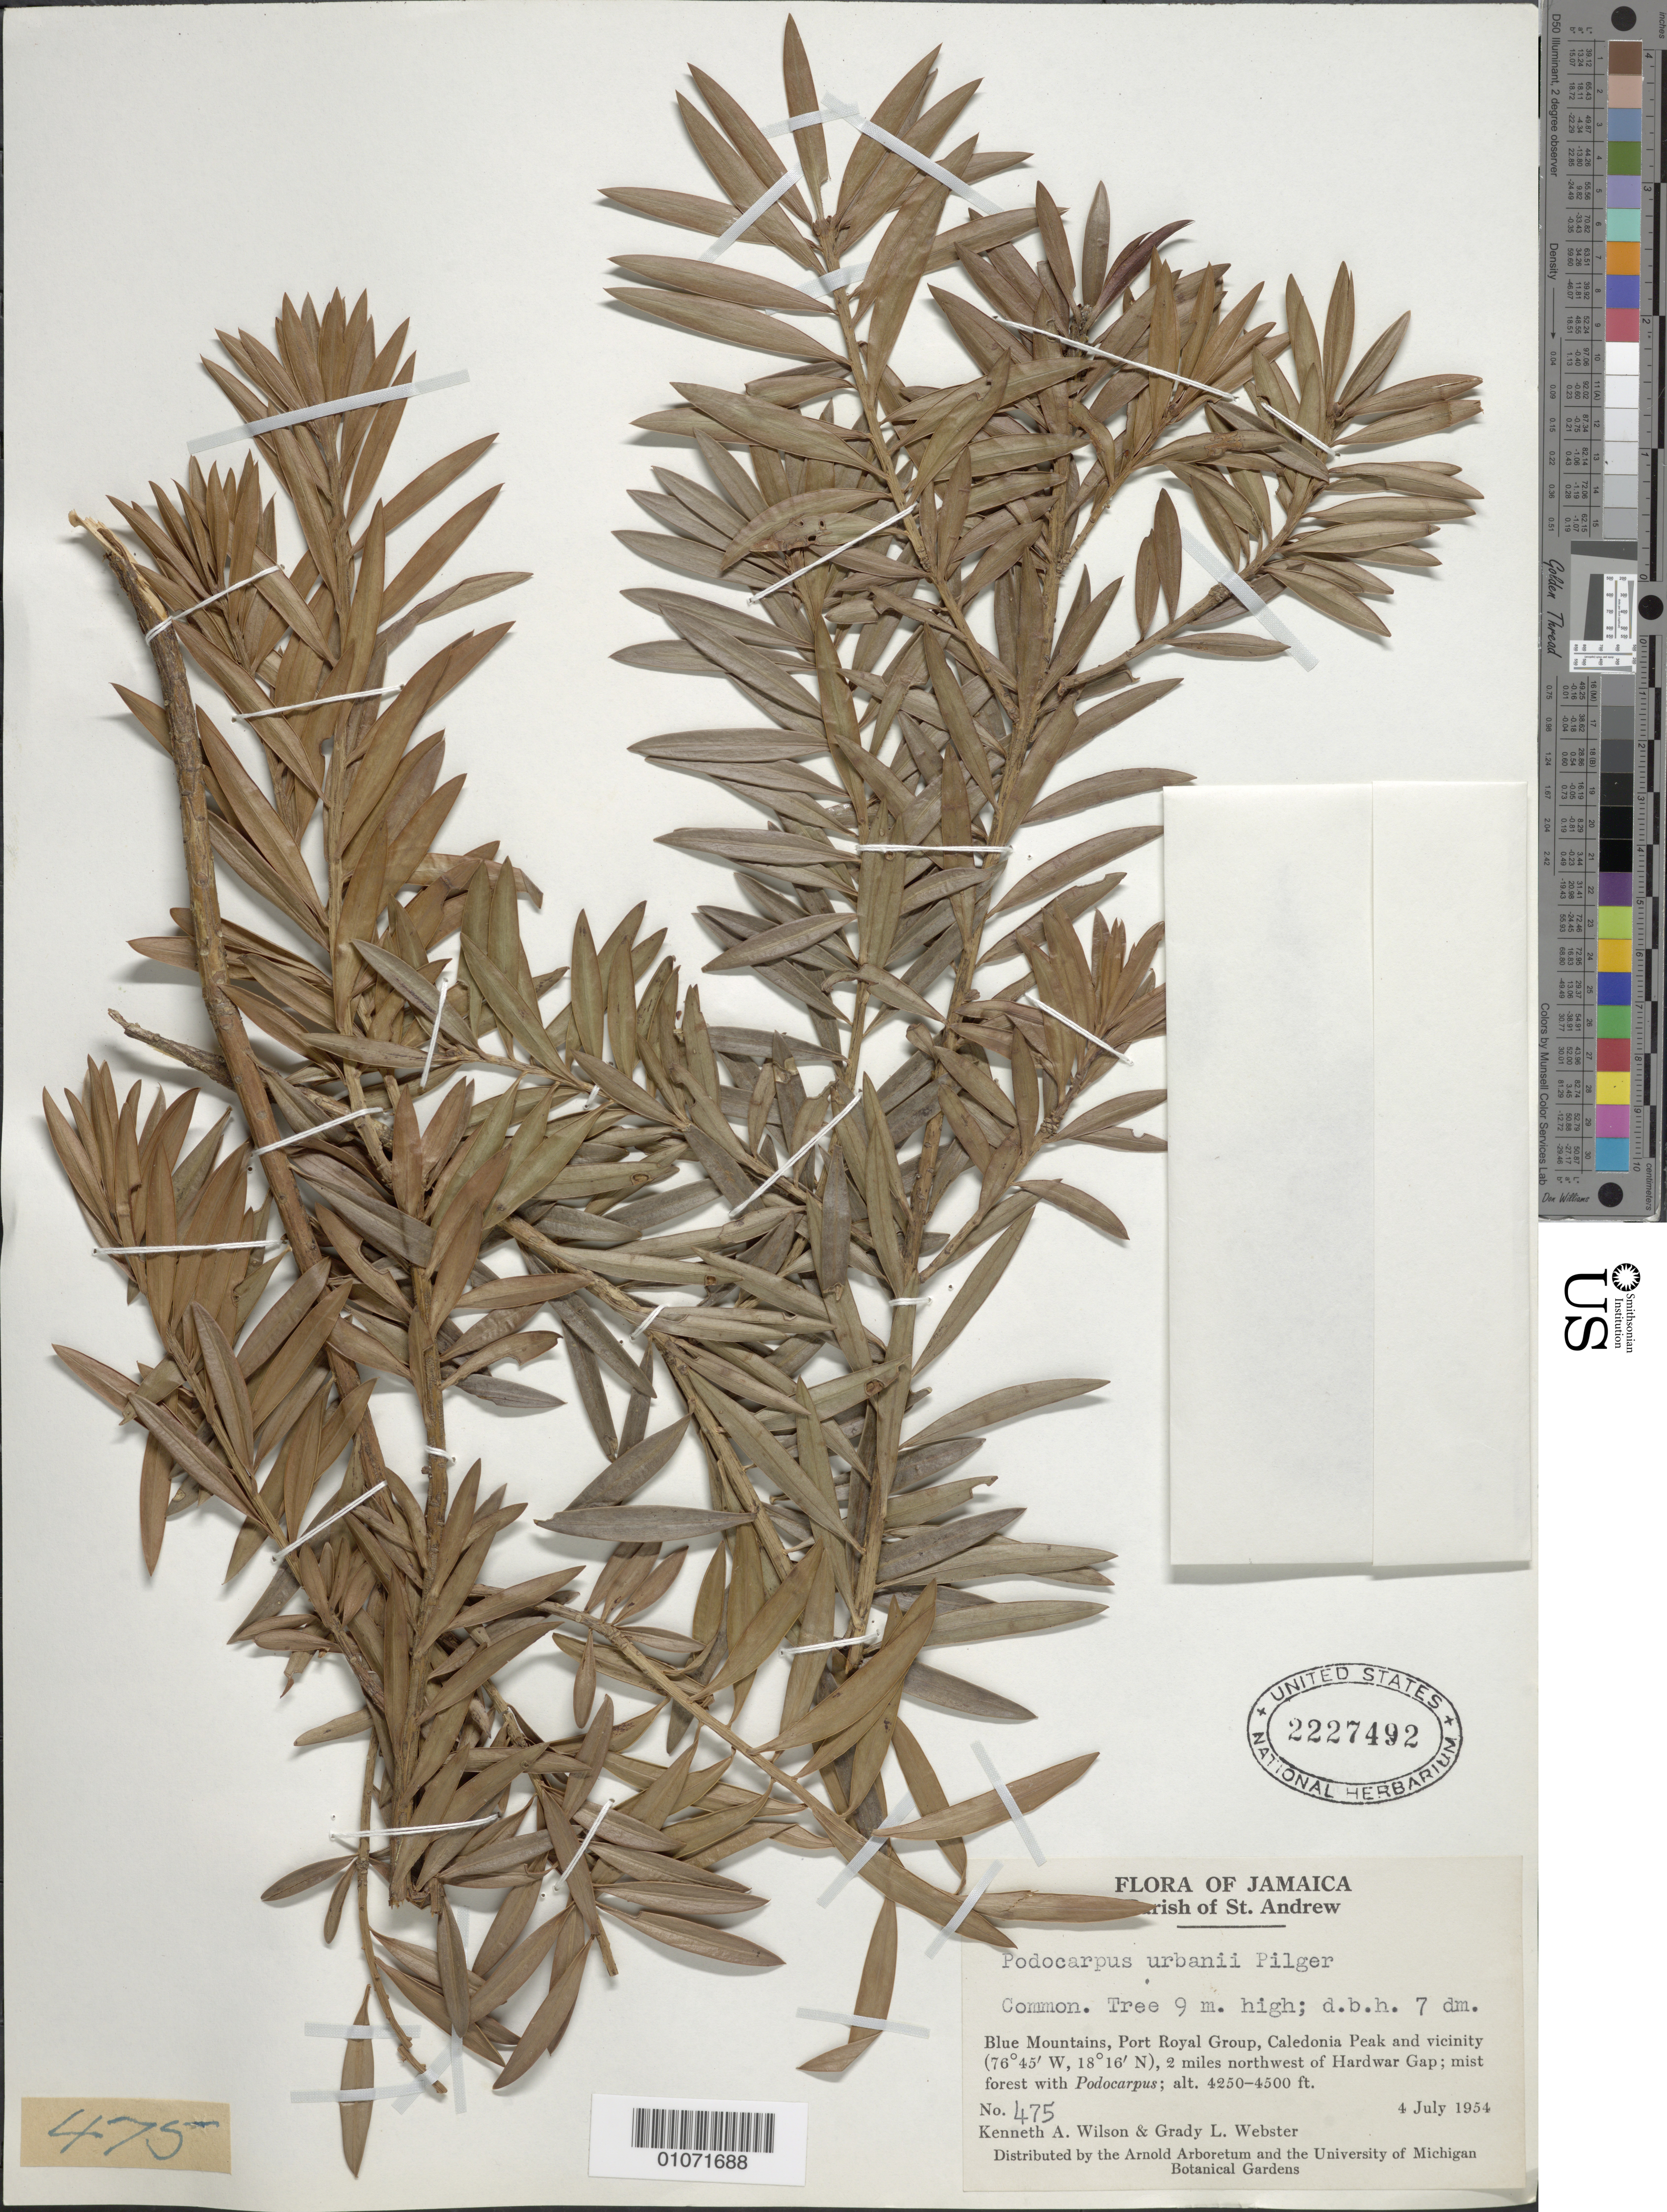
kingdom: Plantae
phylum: Tracheophyta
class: Pinopsida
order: Pinales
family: Podocarpaceae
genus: Podocarpus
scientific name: Podocarpus urbani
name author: Pilg.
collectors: K. A. Wilson & G. L. Webster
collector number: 475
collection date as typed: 04 Jul 1954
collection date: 1954-07-04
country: Jamaica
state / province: Saint Andrew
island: Jamaica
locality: Blue Mountains, Port Royal Group, Caledonia Peak and vicinity, 2 miles northwest of Hardwar Gap; mist forest with Podocarpus.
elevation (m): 1295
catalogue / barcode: US 2227492